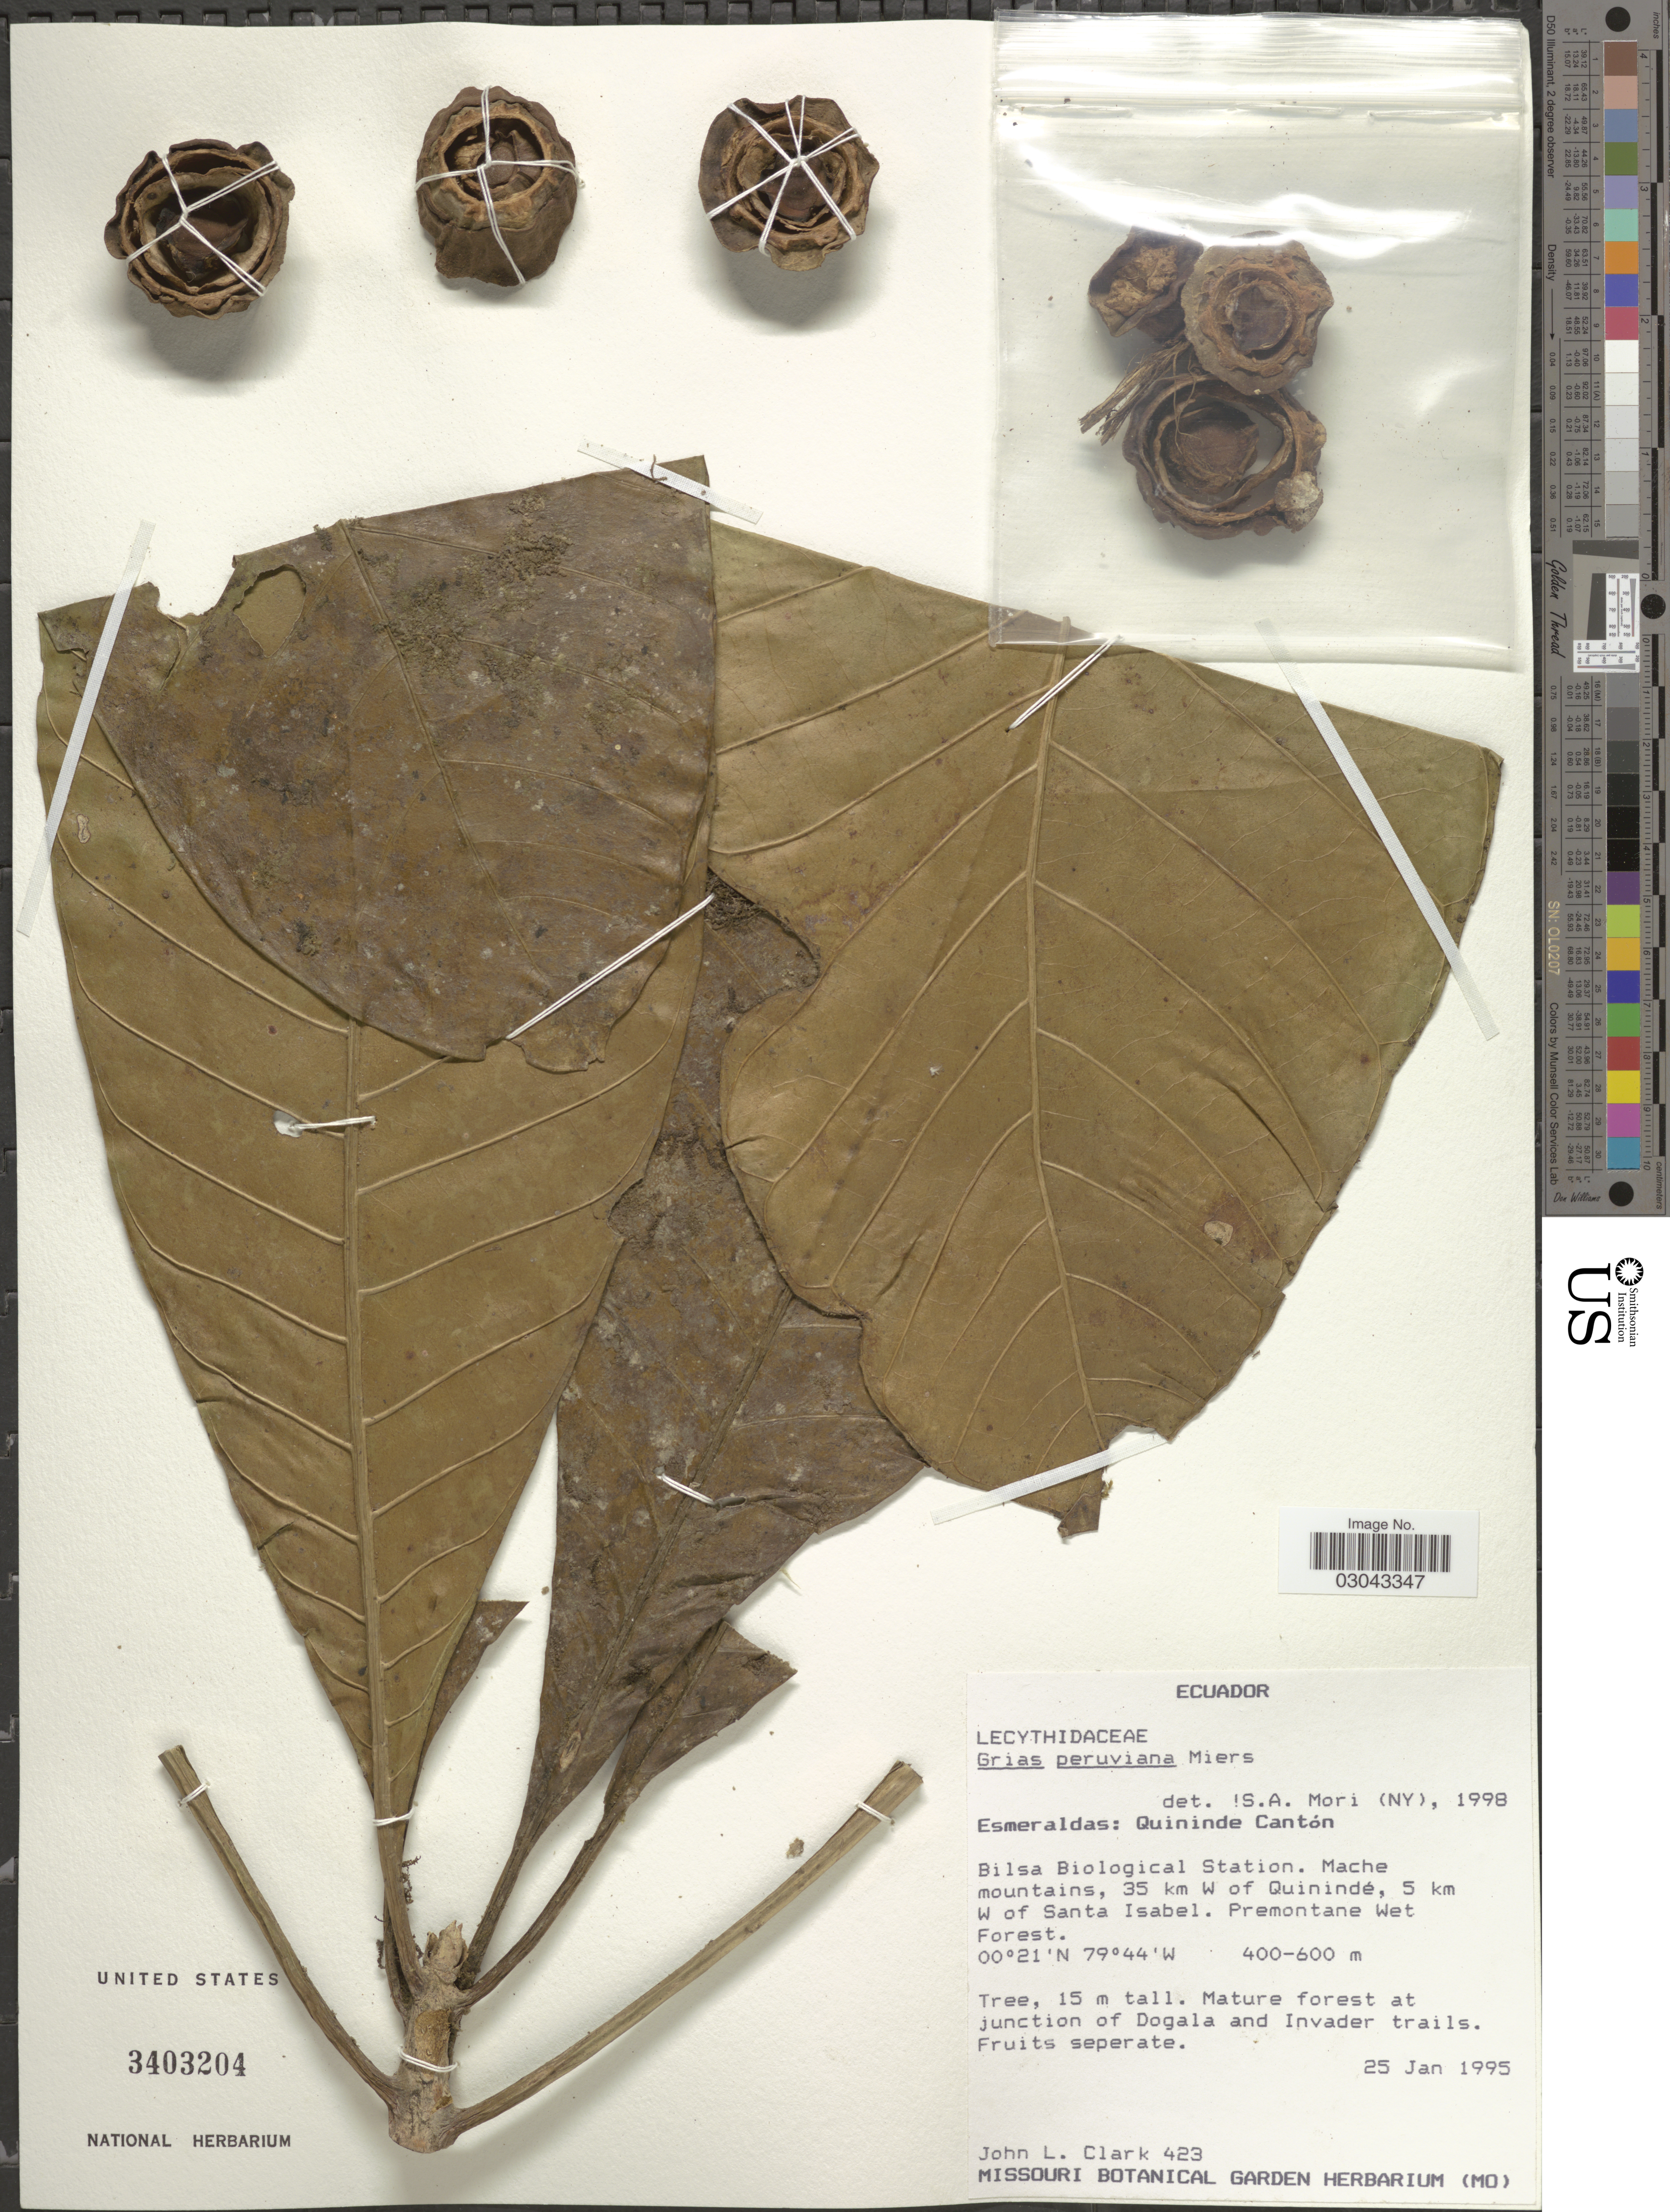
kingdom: Plantae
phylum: Tracheophyta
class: Magnoliopsida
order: Ericales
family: Lecythidaceae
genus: Grias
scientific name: Grias peruviana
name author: Miers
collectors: J. L. Clark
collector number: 423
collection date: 1995-01-25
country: Ecuador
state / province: Esmeraldas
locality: Quininde Cantón, Bilsa Biological Station, Mache mountains, 35 km W of Quininde, 5 km W of Santa Isabel.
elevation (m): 400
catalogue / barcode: US 3403204